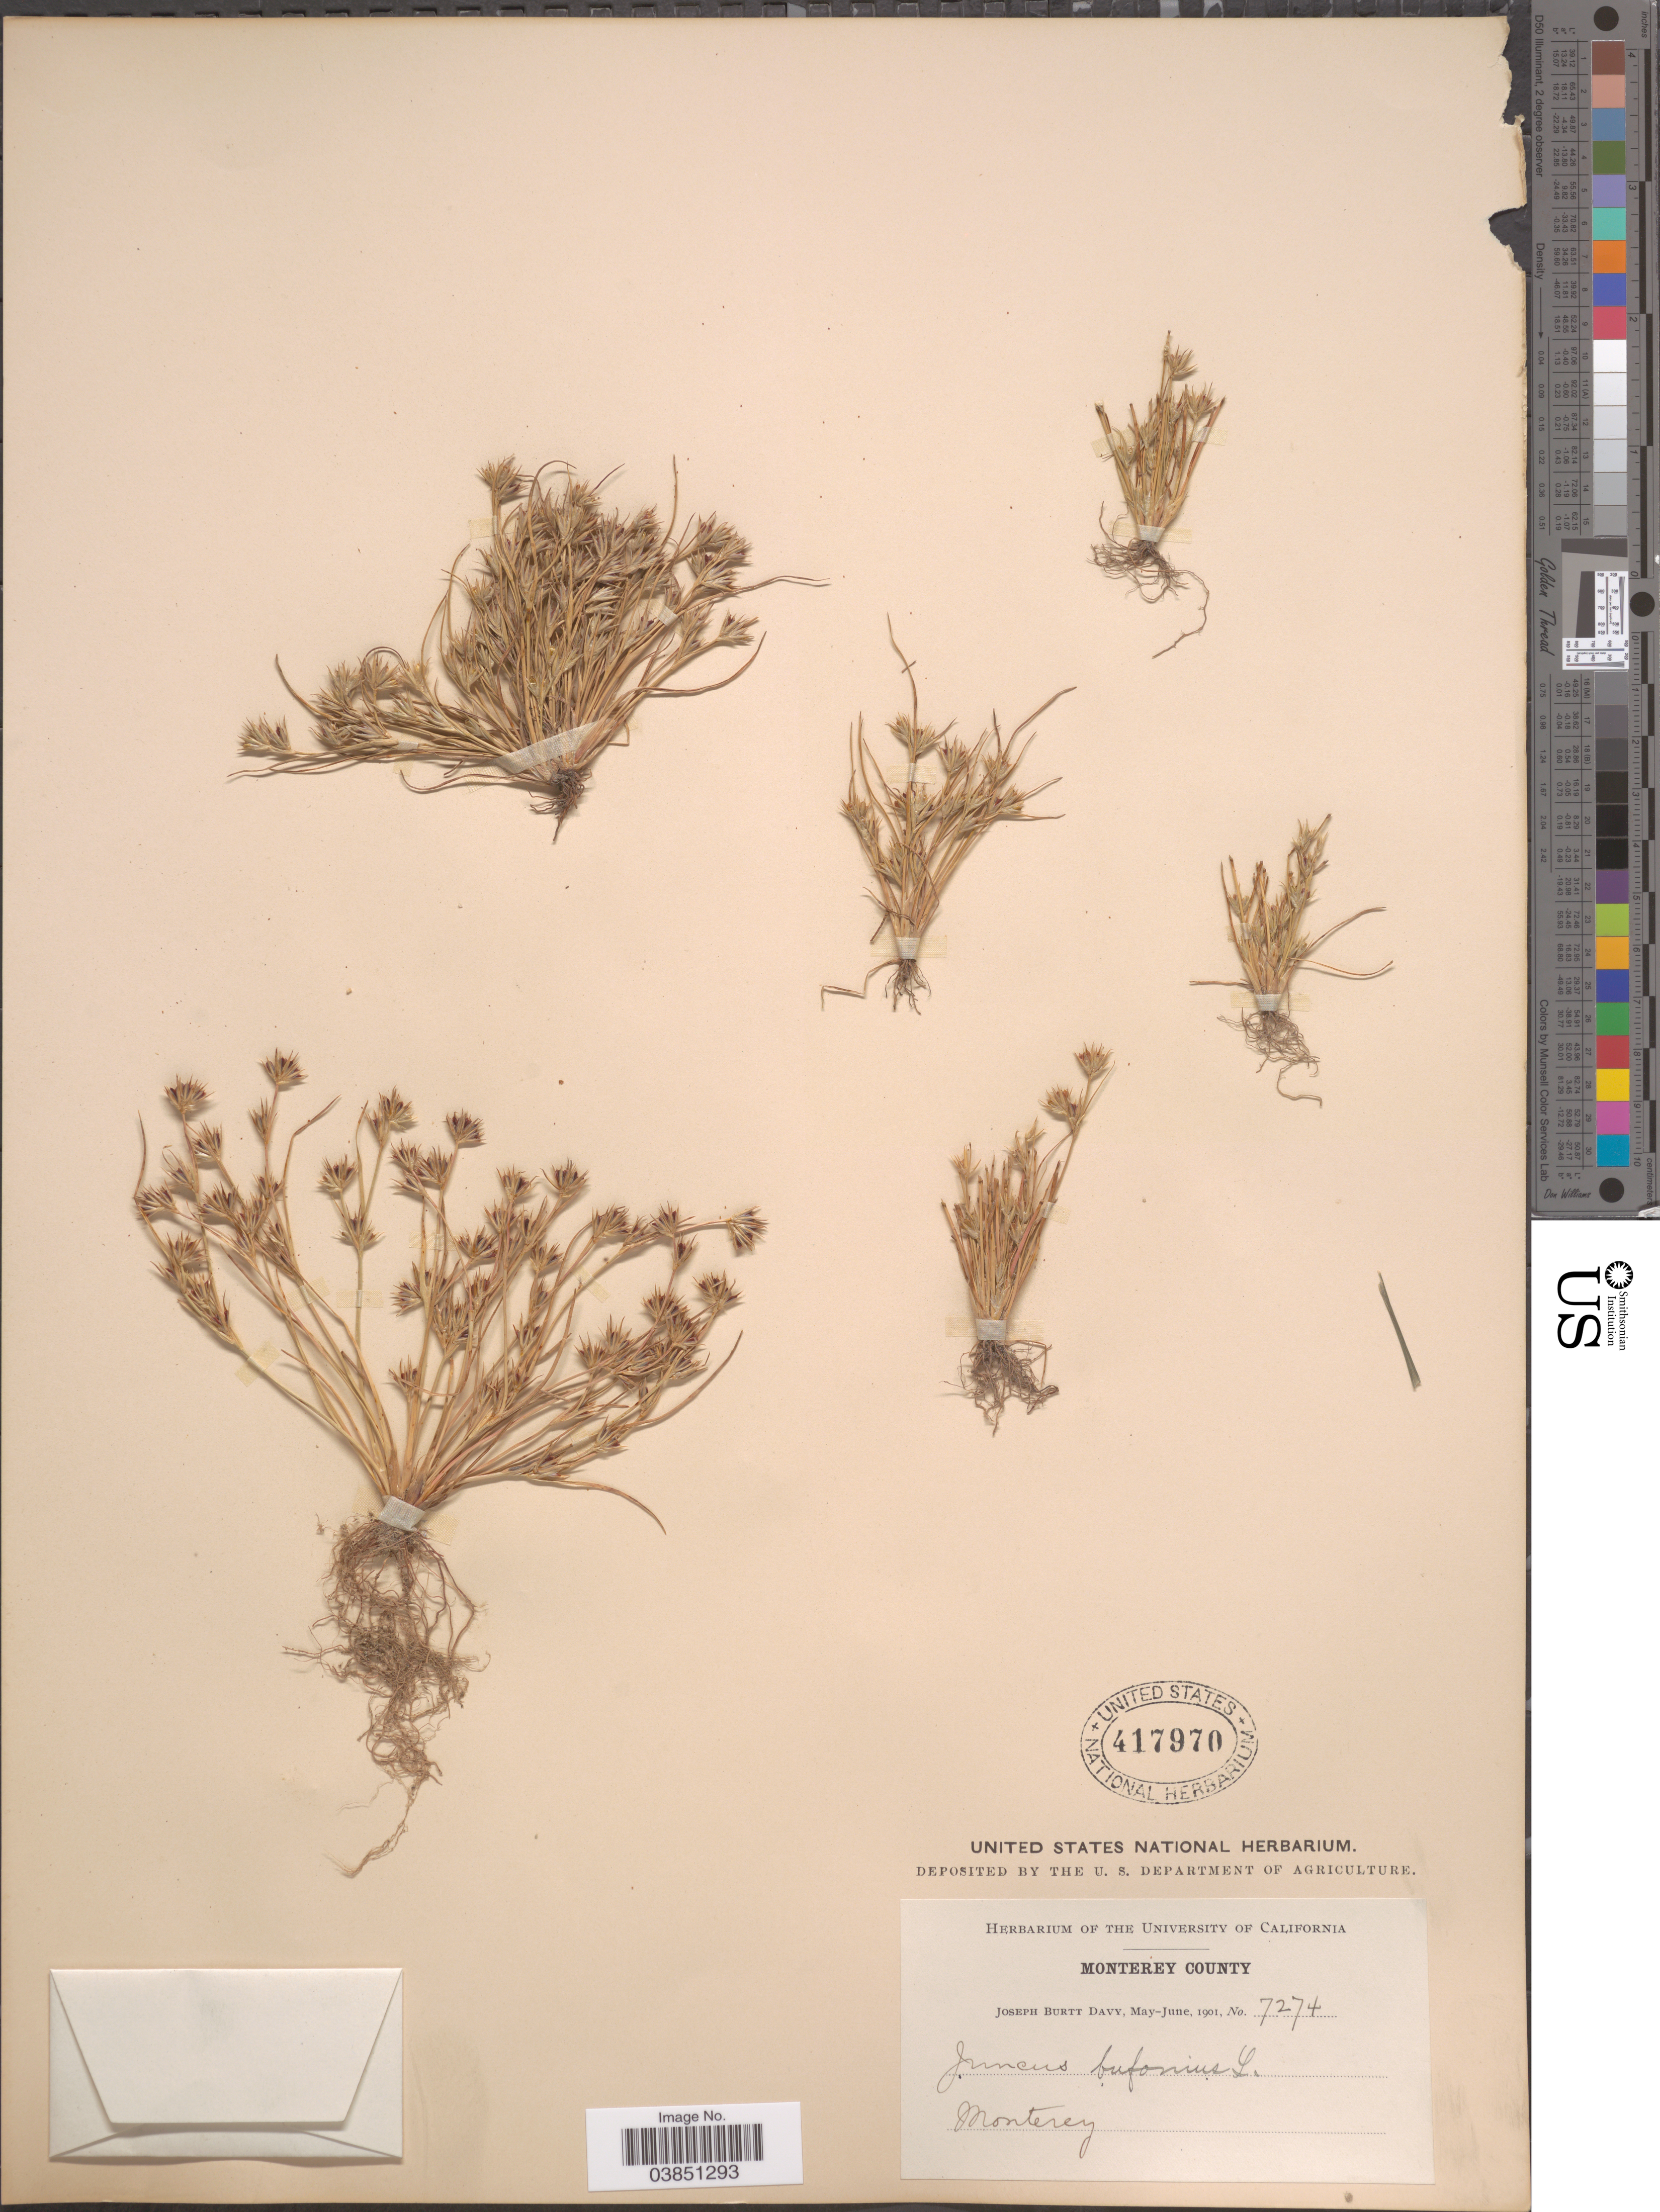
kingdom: Plantae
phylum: Tracheophyta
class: Liliopsida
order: Poales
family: Juncaceae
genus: Juncus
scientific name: Juncus bufonius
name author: L.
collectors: J. Burtt Davy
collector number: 7174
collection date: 1901-05/1901-06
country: United States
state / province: California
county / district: Monterey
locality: Monterey County. Monterey.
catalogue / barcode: US 417970